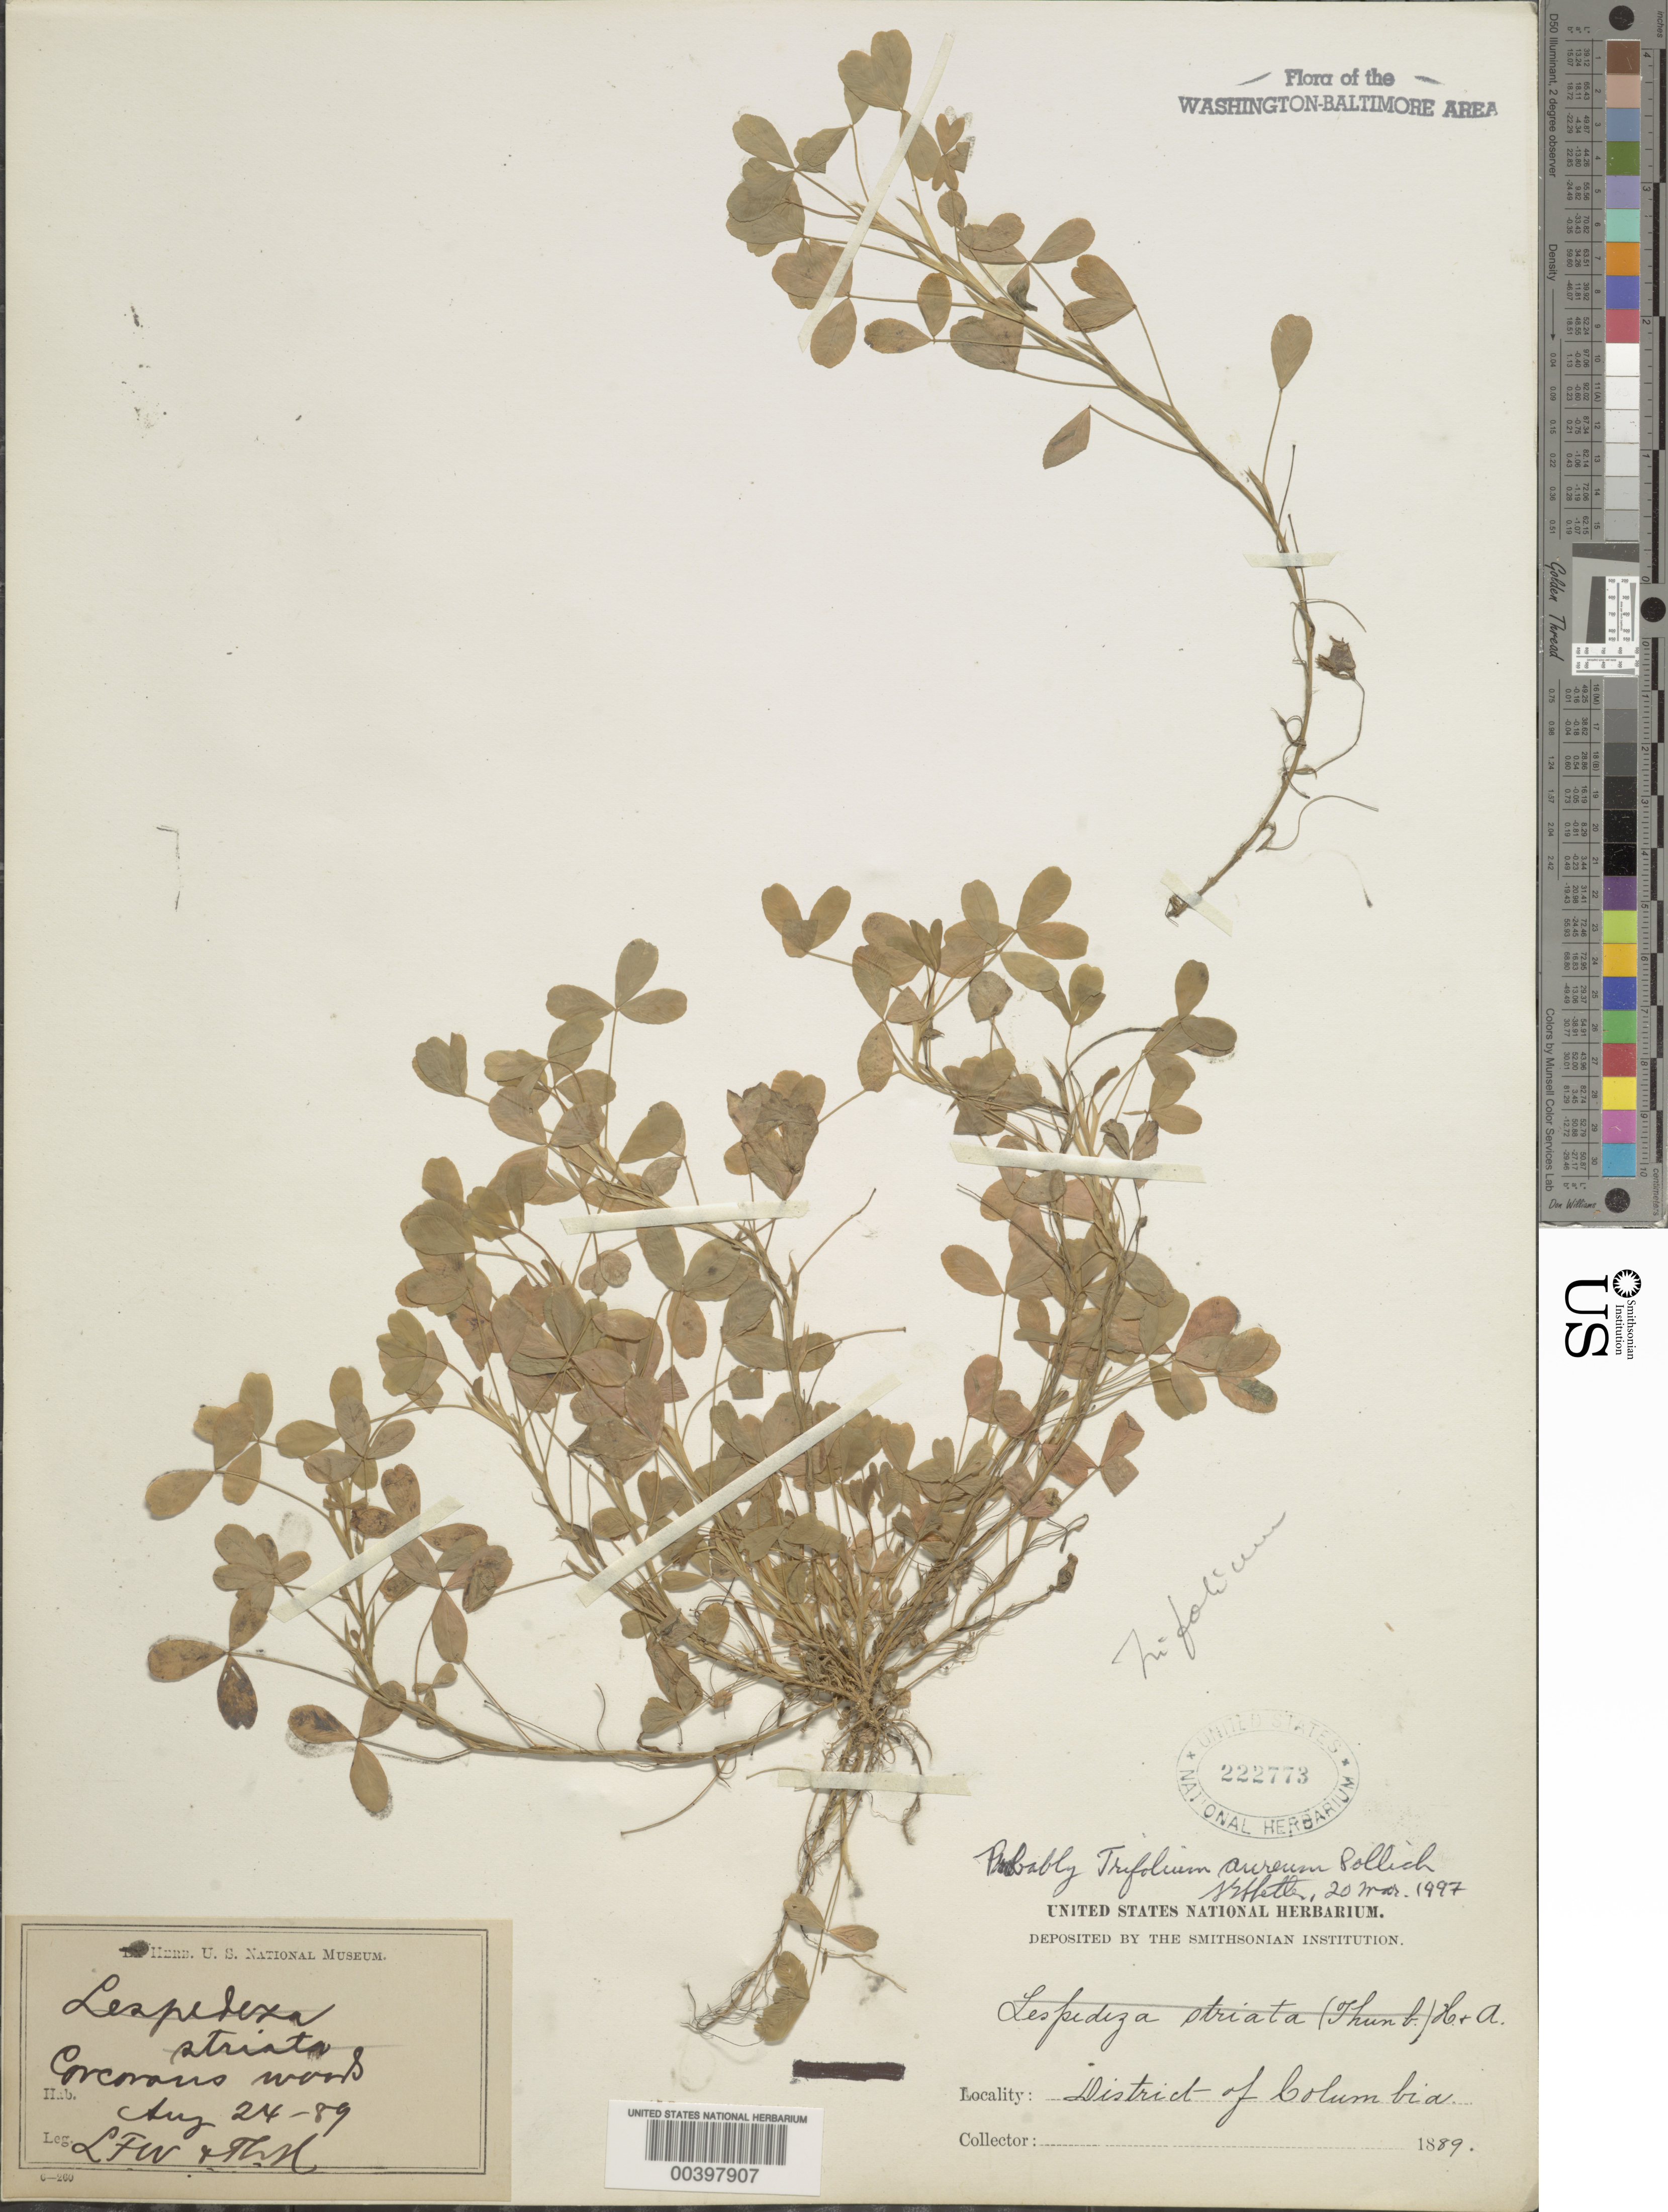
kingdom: Plantae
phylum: Tracheophyta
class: Magnoliopsida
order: Fabales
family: Fabaceae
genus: Trifolium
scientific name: Trifolium aureum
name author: Pollich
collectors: L. F. Ward & F. H. Knowlton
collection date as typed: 24 Aug 1889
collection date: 1889-08-24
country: United States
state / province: District of Columbia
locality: Corcorans Wood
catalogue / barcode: US 222773